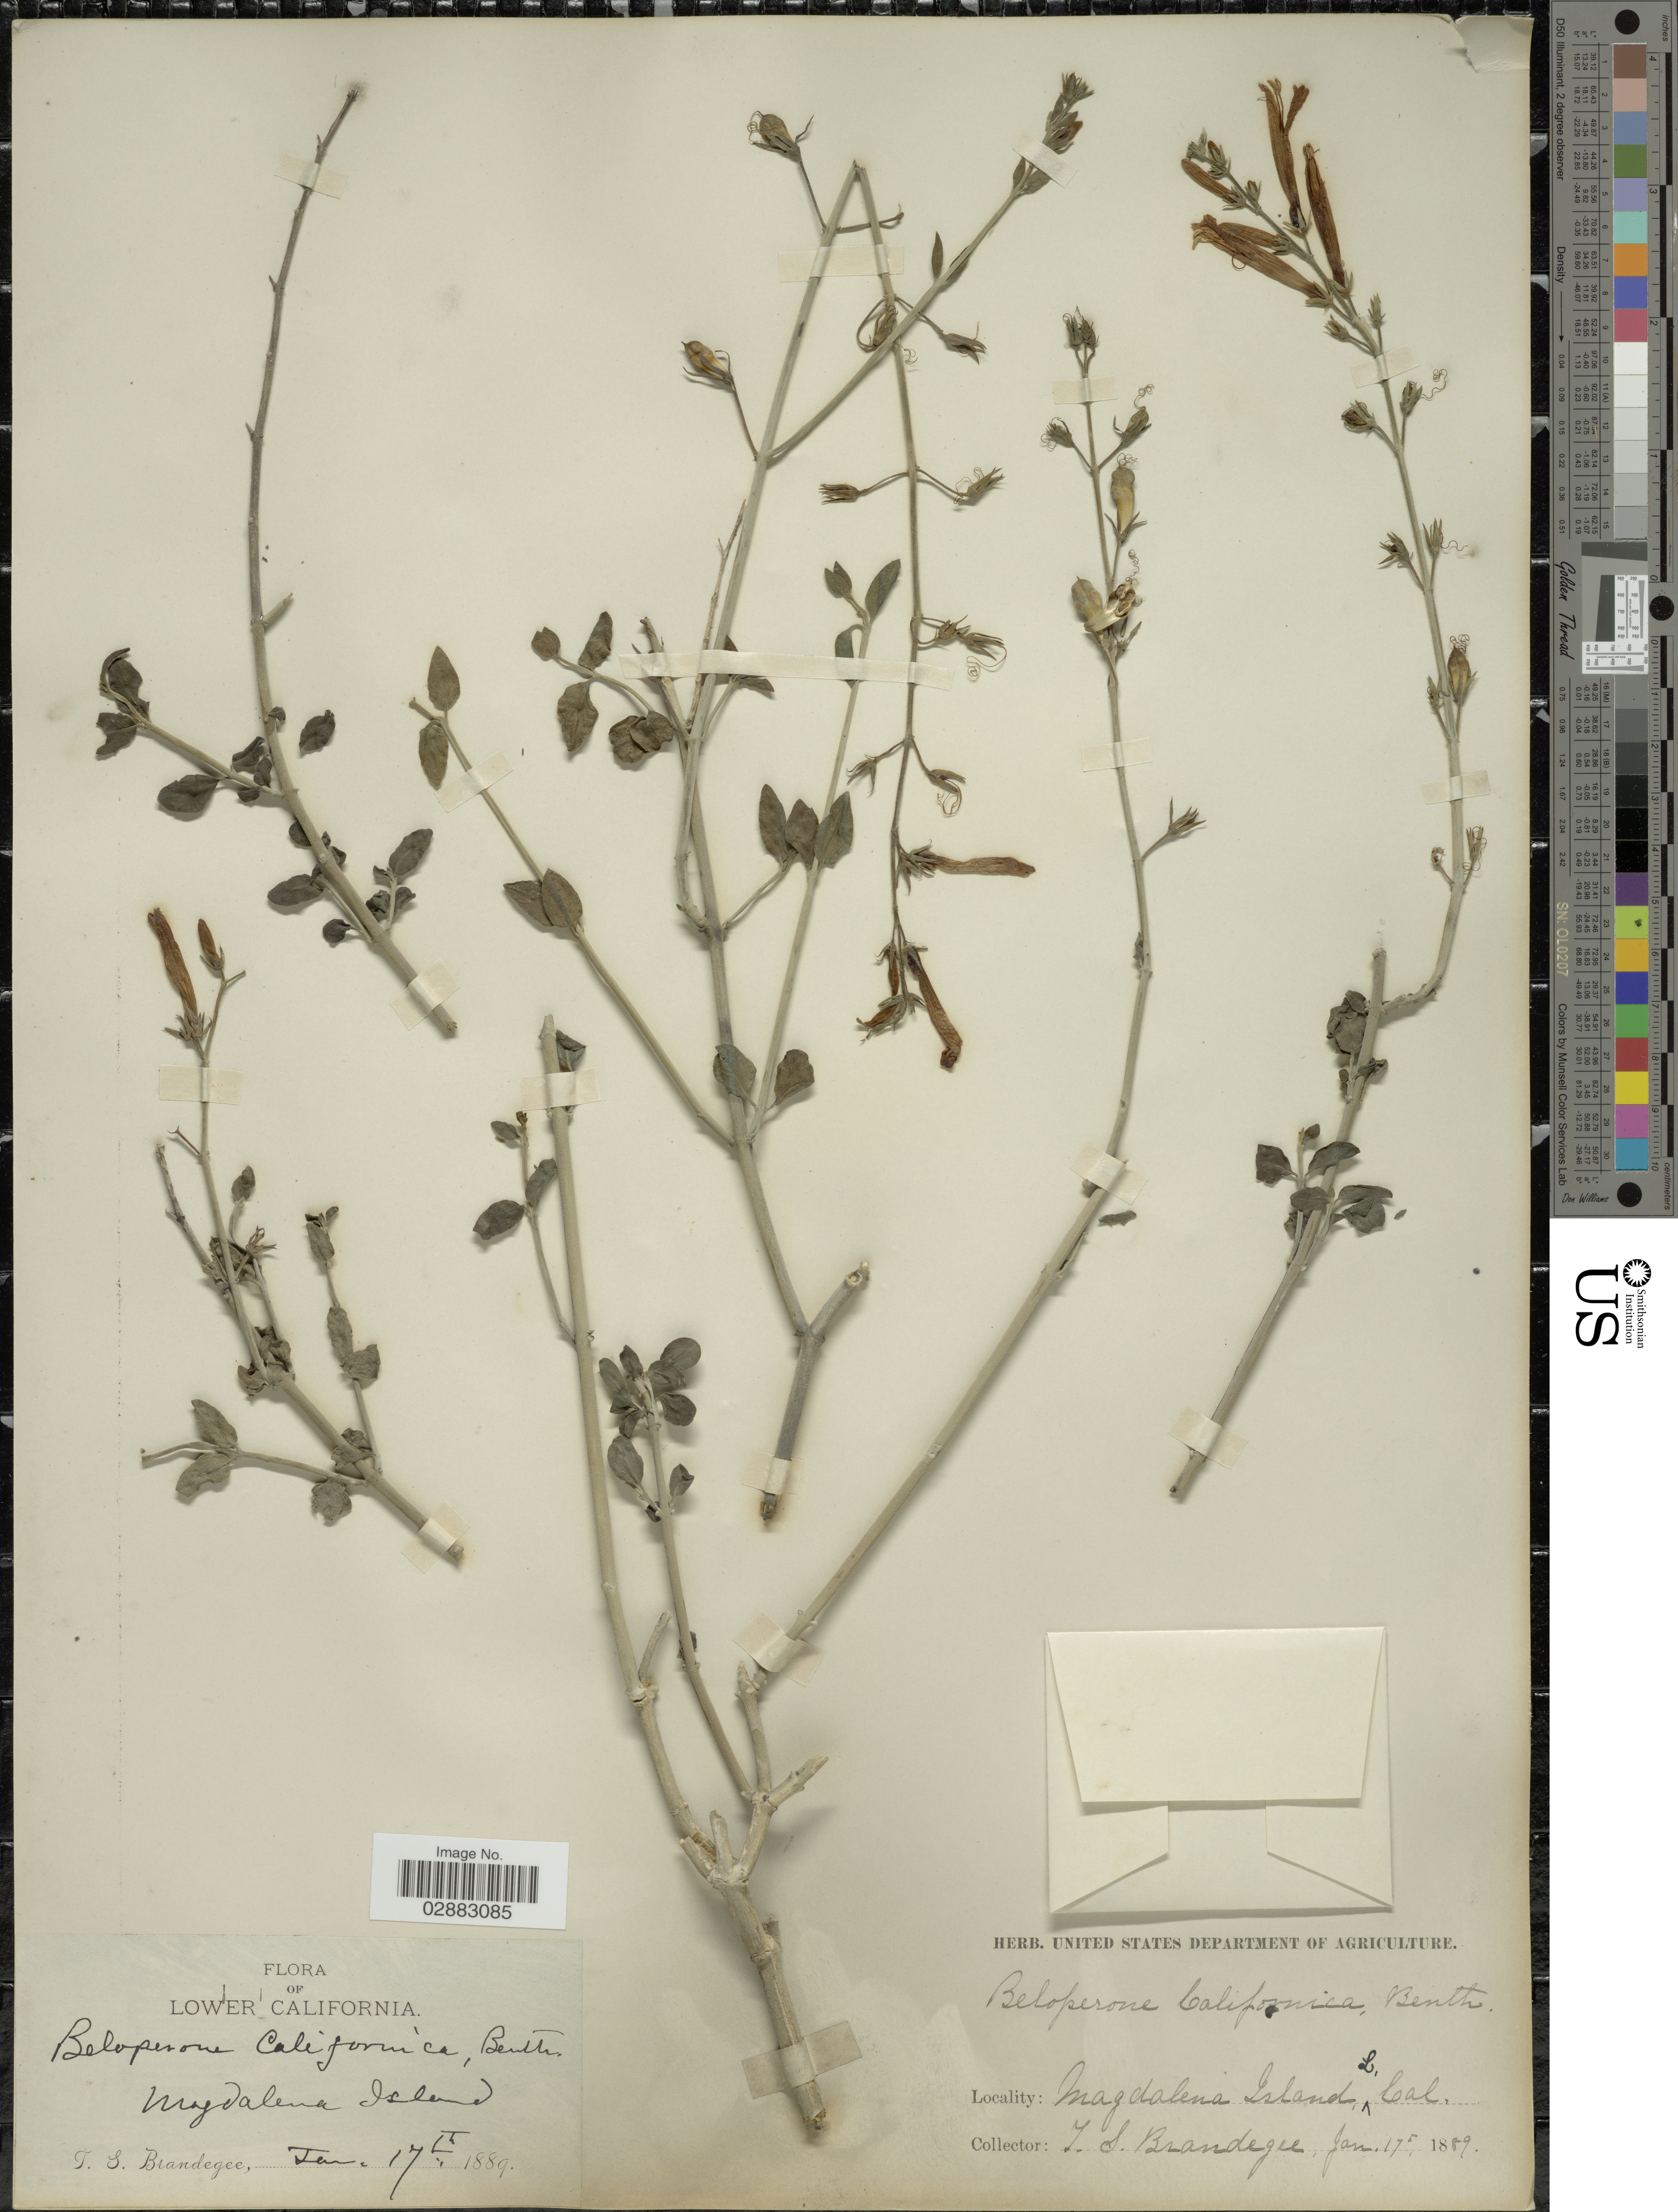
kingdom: Plantae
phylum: Tracheophyta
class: Magnoliopsida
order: Lamiales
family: Acanthaceae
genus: Beloperone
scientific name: Beloperone californica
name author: Benth.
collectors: T. S. Brandegee (herbarium)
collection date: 1889-01-17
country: Mexico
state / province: Baja California Sur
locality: Lower California. Magdalena Island.